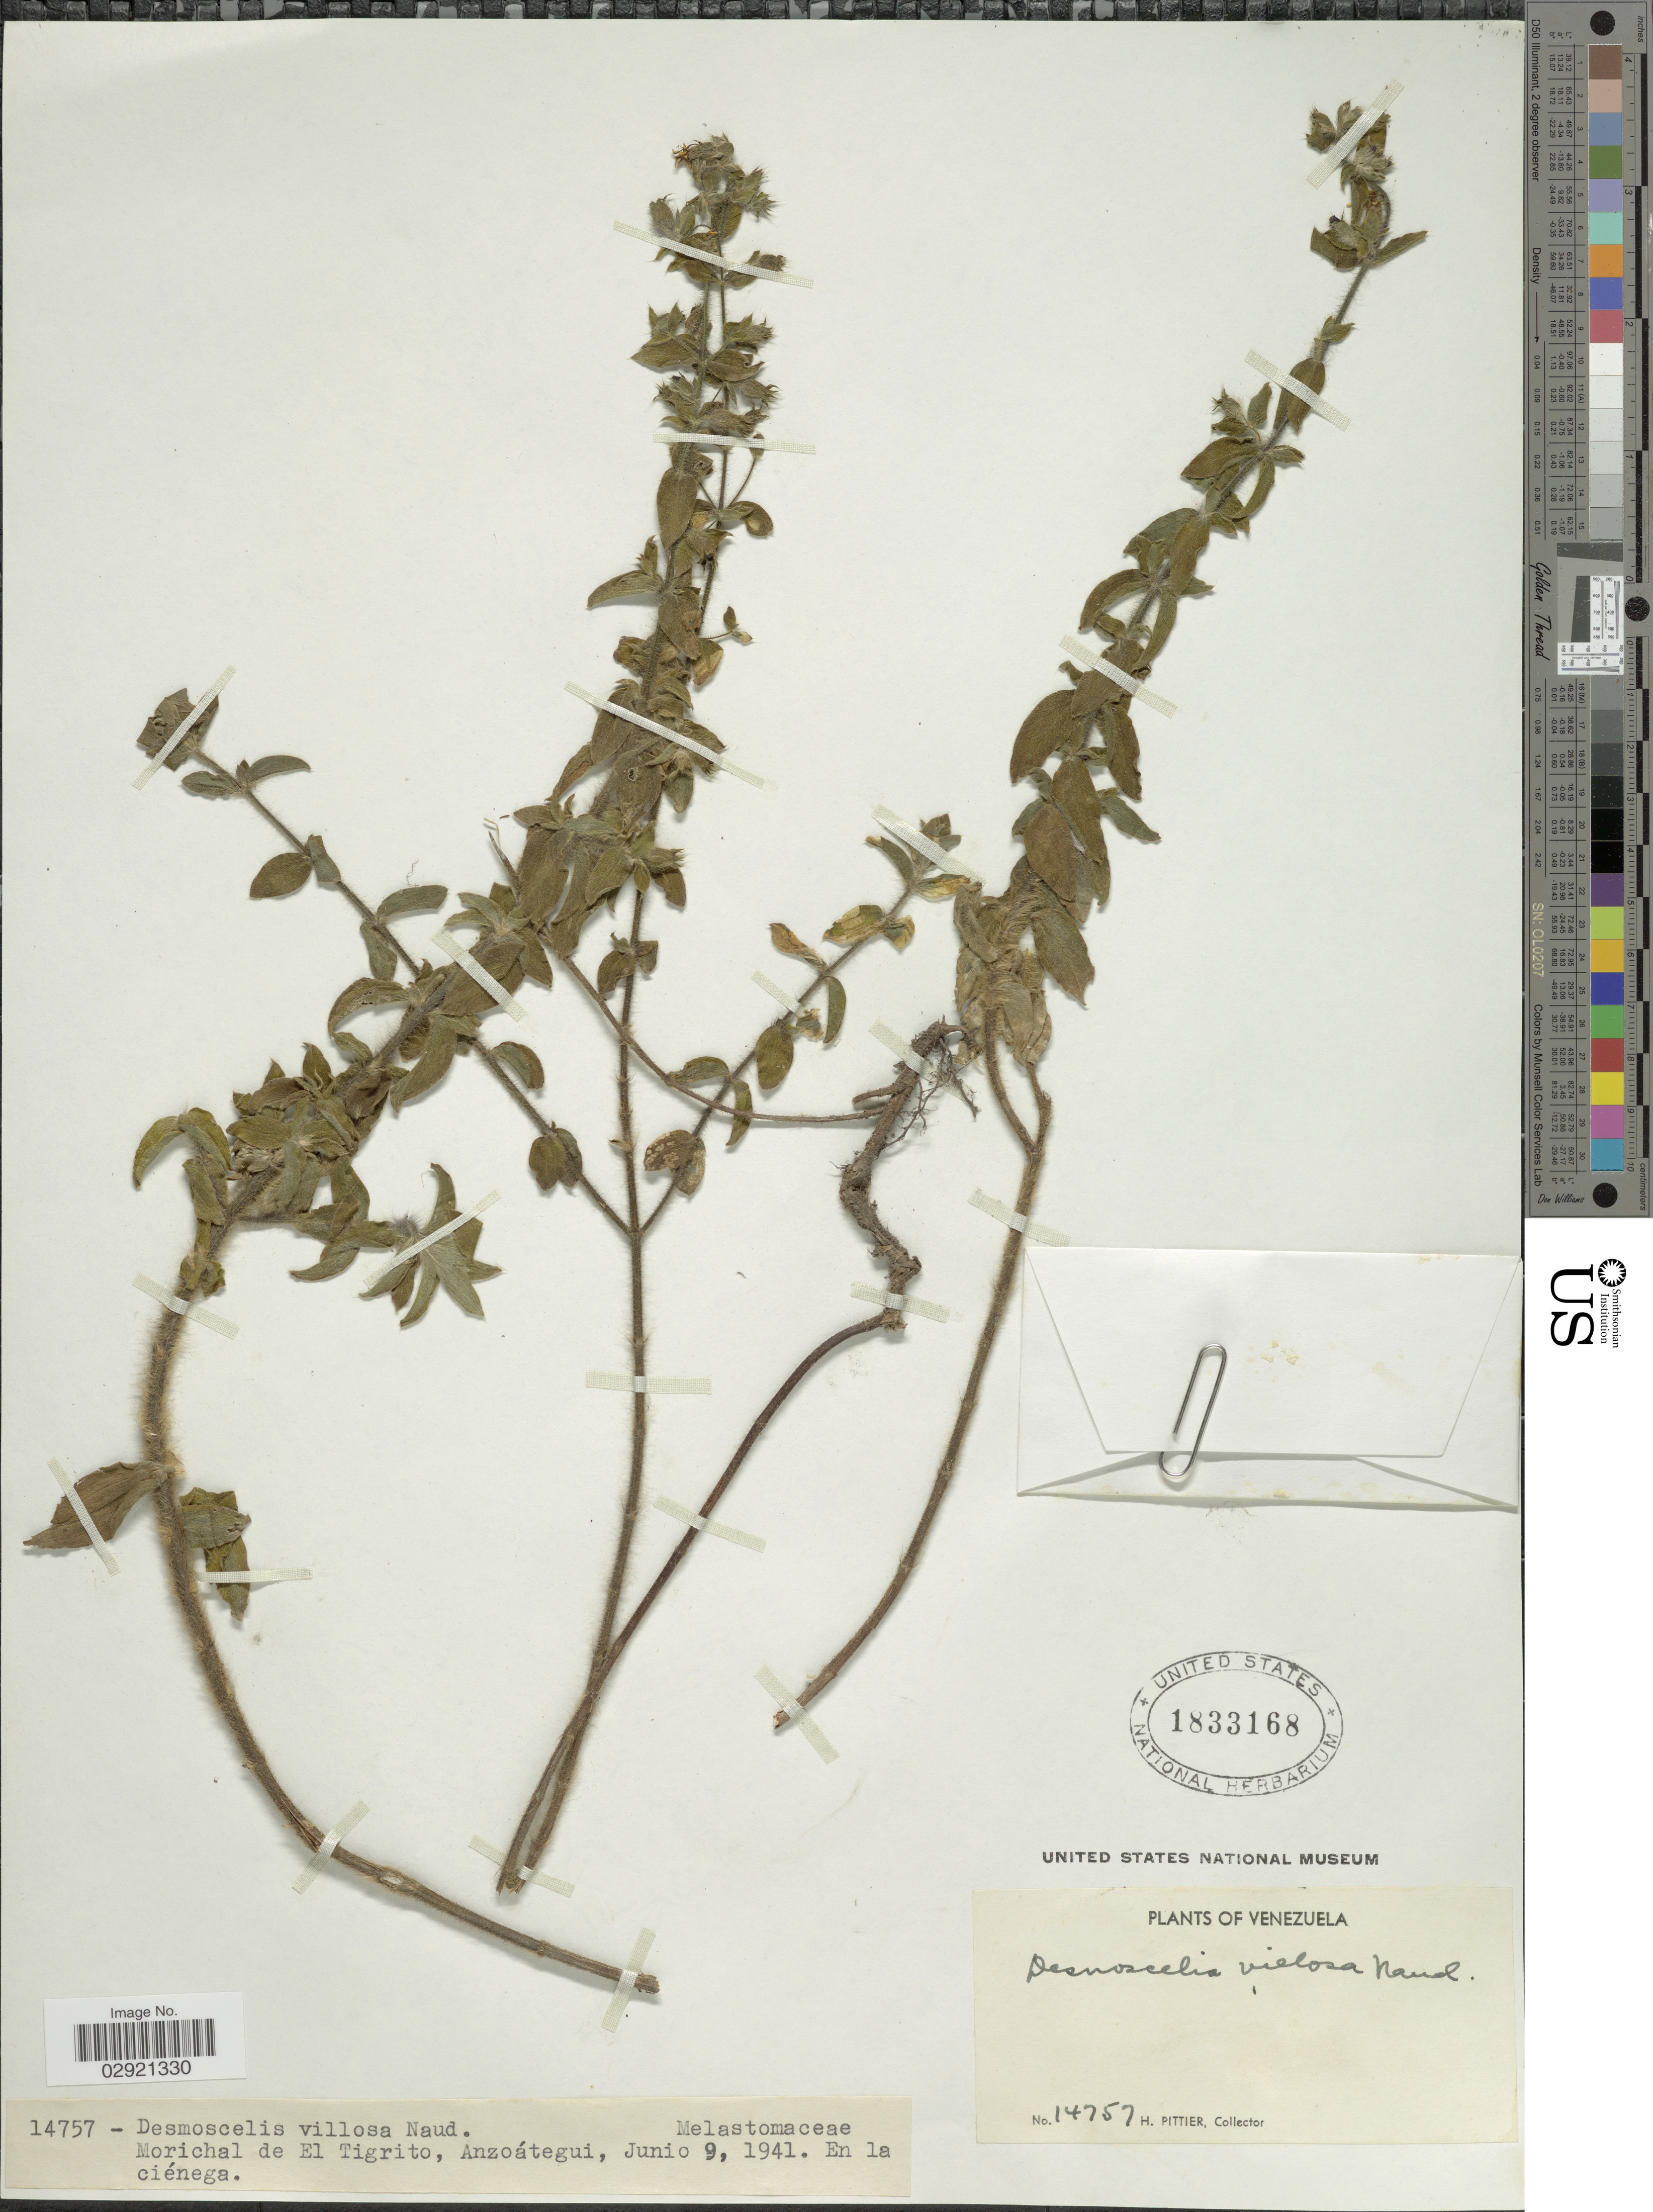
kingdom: Plantae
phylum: Tracheophyta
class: Magnoliopsida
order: Myrtales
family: Melastomataceae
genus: Desmoscelis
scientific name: Desmoscelis villosa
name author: (Aubl.) Naudin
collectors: H. F. Pittier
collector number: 14757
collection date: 1941-06-09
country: Venezuela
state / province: Anzoategui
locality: Morichal de El Tigrito.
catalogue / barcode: US 1833168